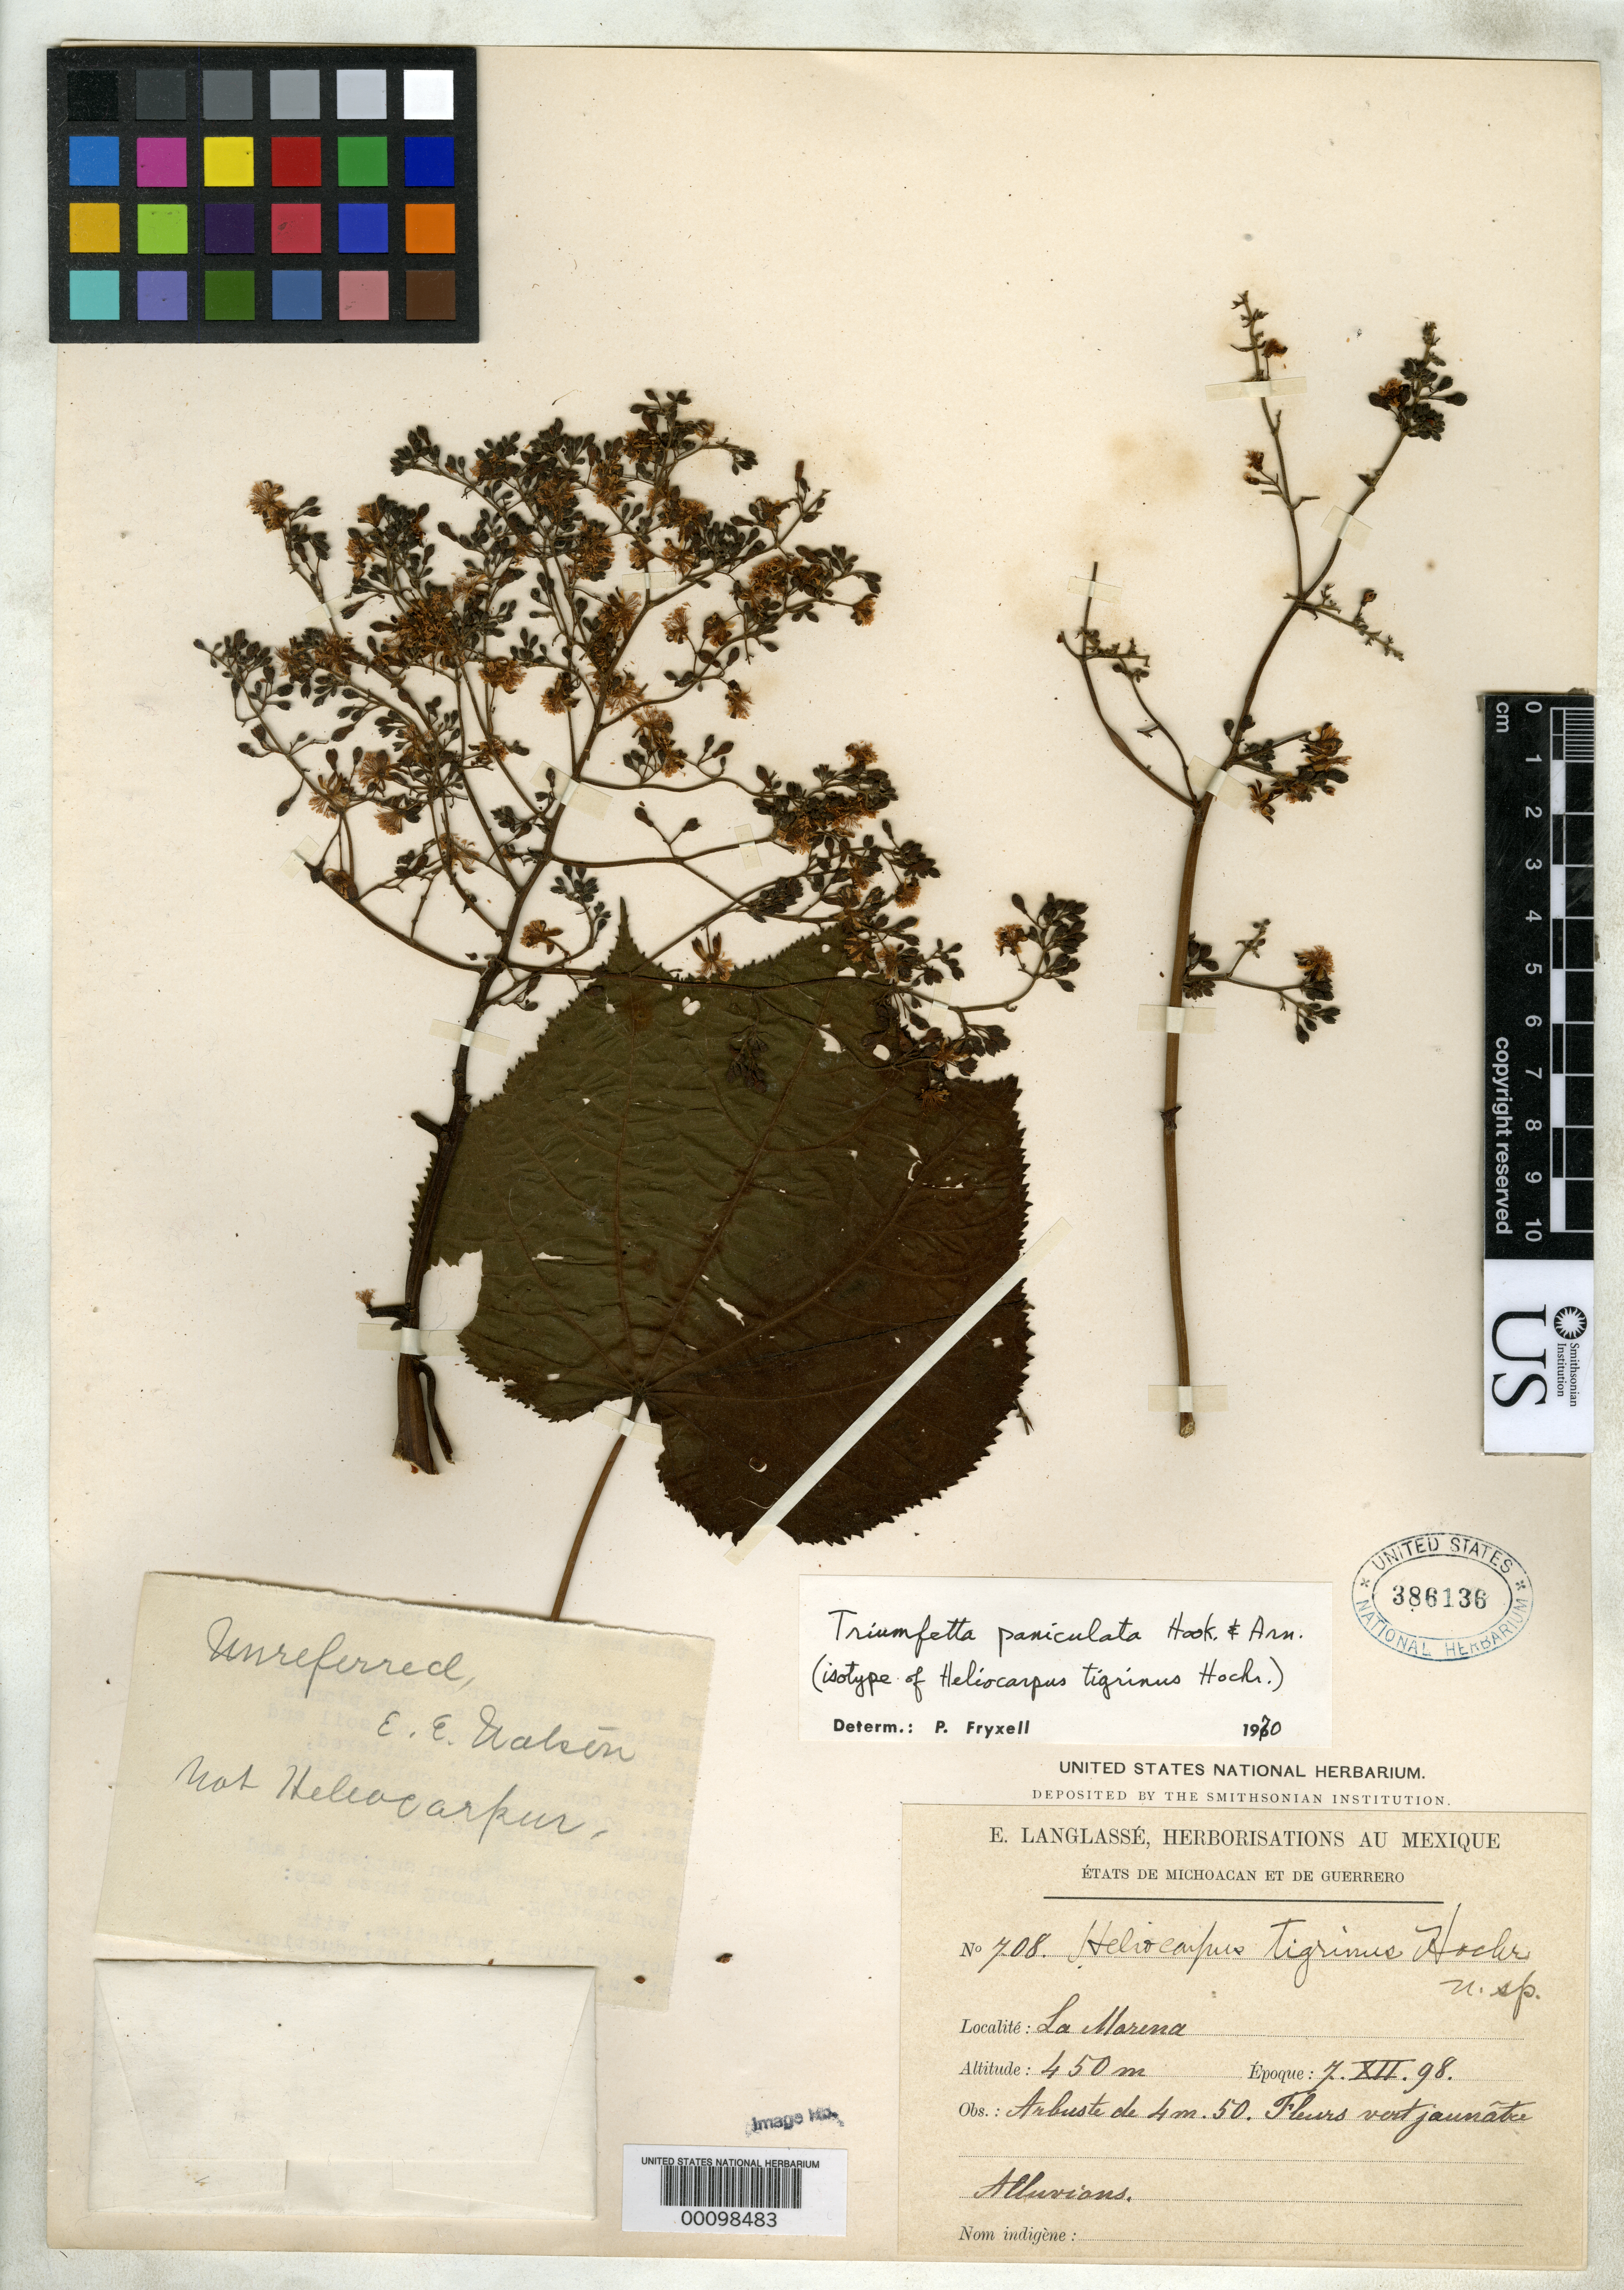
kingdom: Plantae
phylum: Tracheophyta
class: Magnoliopsida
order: Malvales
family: Malvaceae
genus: Heliocarpus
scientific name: Heliocarpus tigrinus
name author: Hochr.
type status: Isotype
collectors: E. Langlassé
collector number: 708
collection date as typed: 07 Dec 1898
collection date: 1898-12-07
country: Mexico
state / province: Guerrero / Michoacán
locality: Lamorena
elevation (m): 450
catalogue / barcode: US 386136